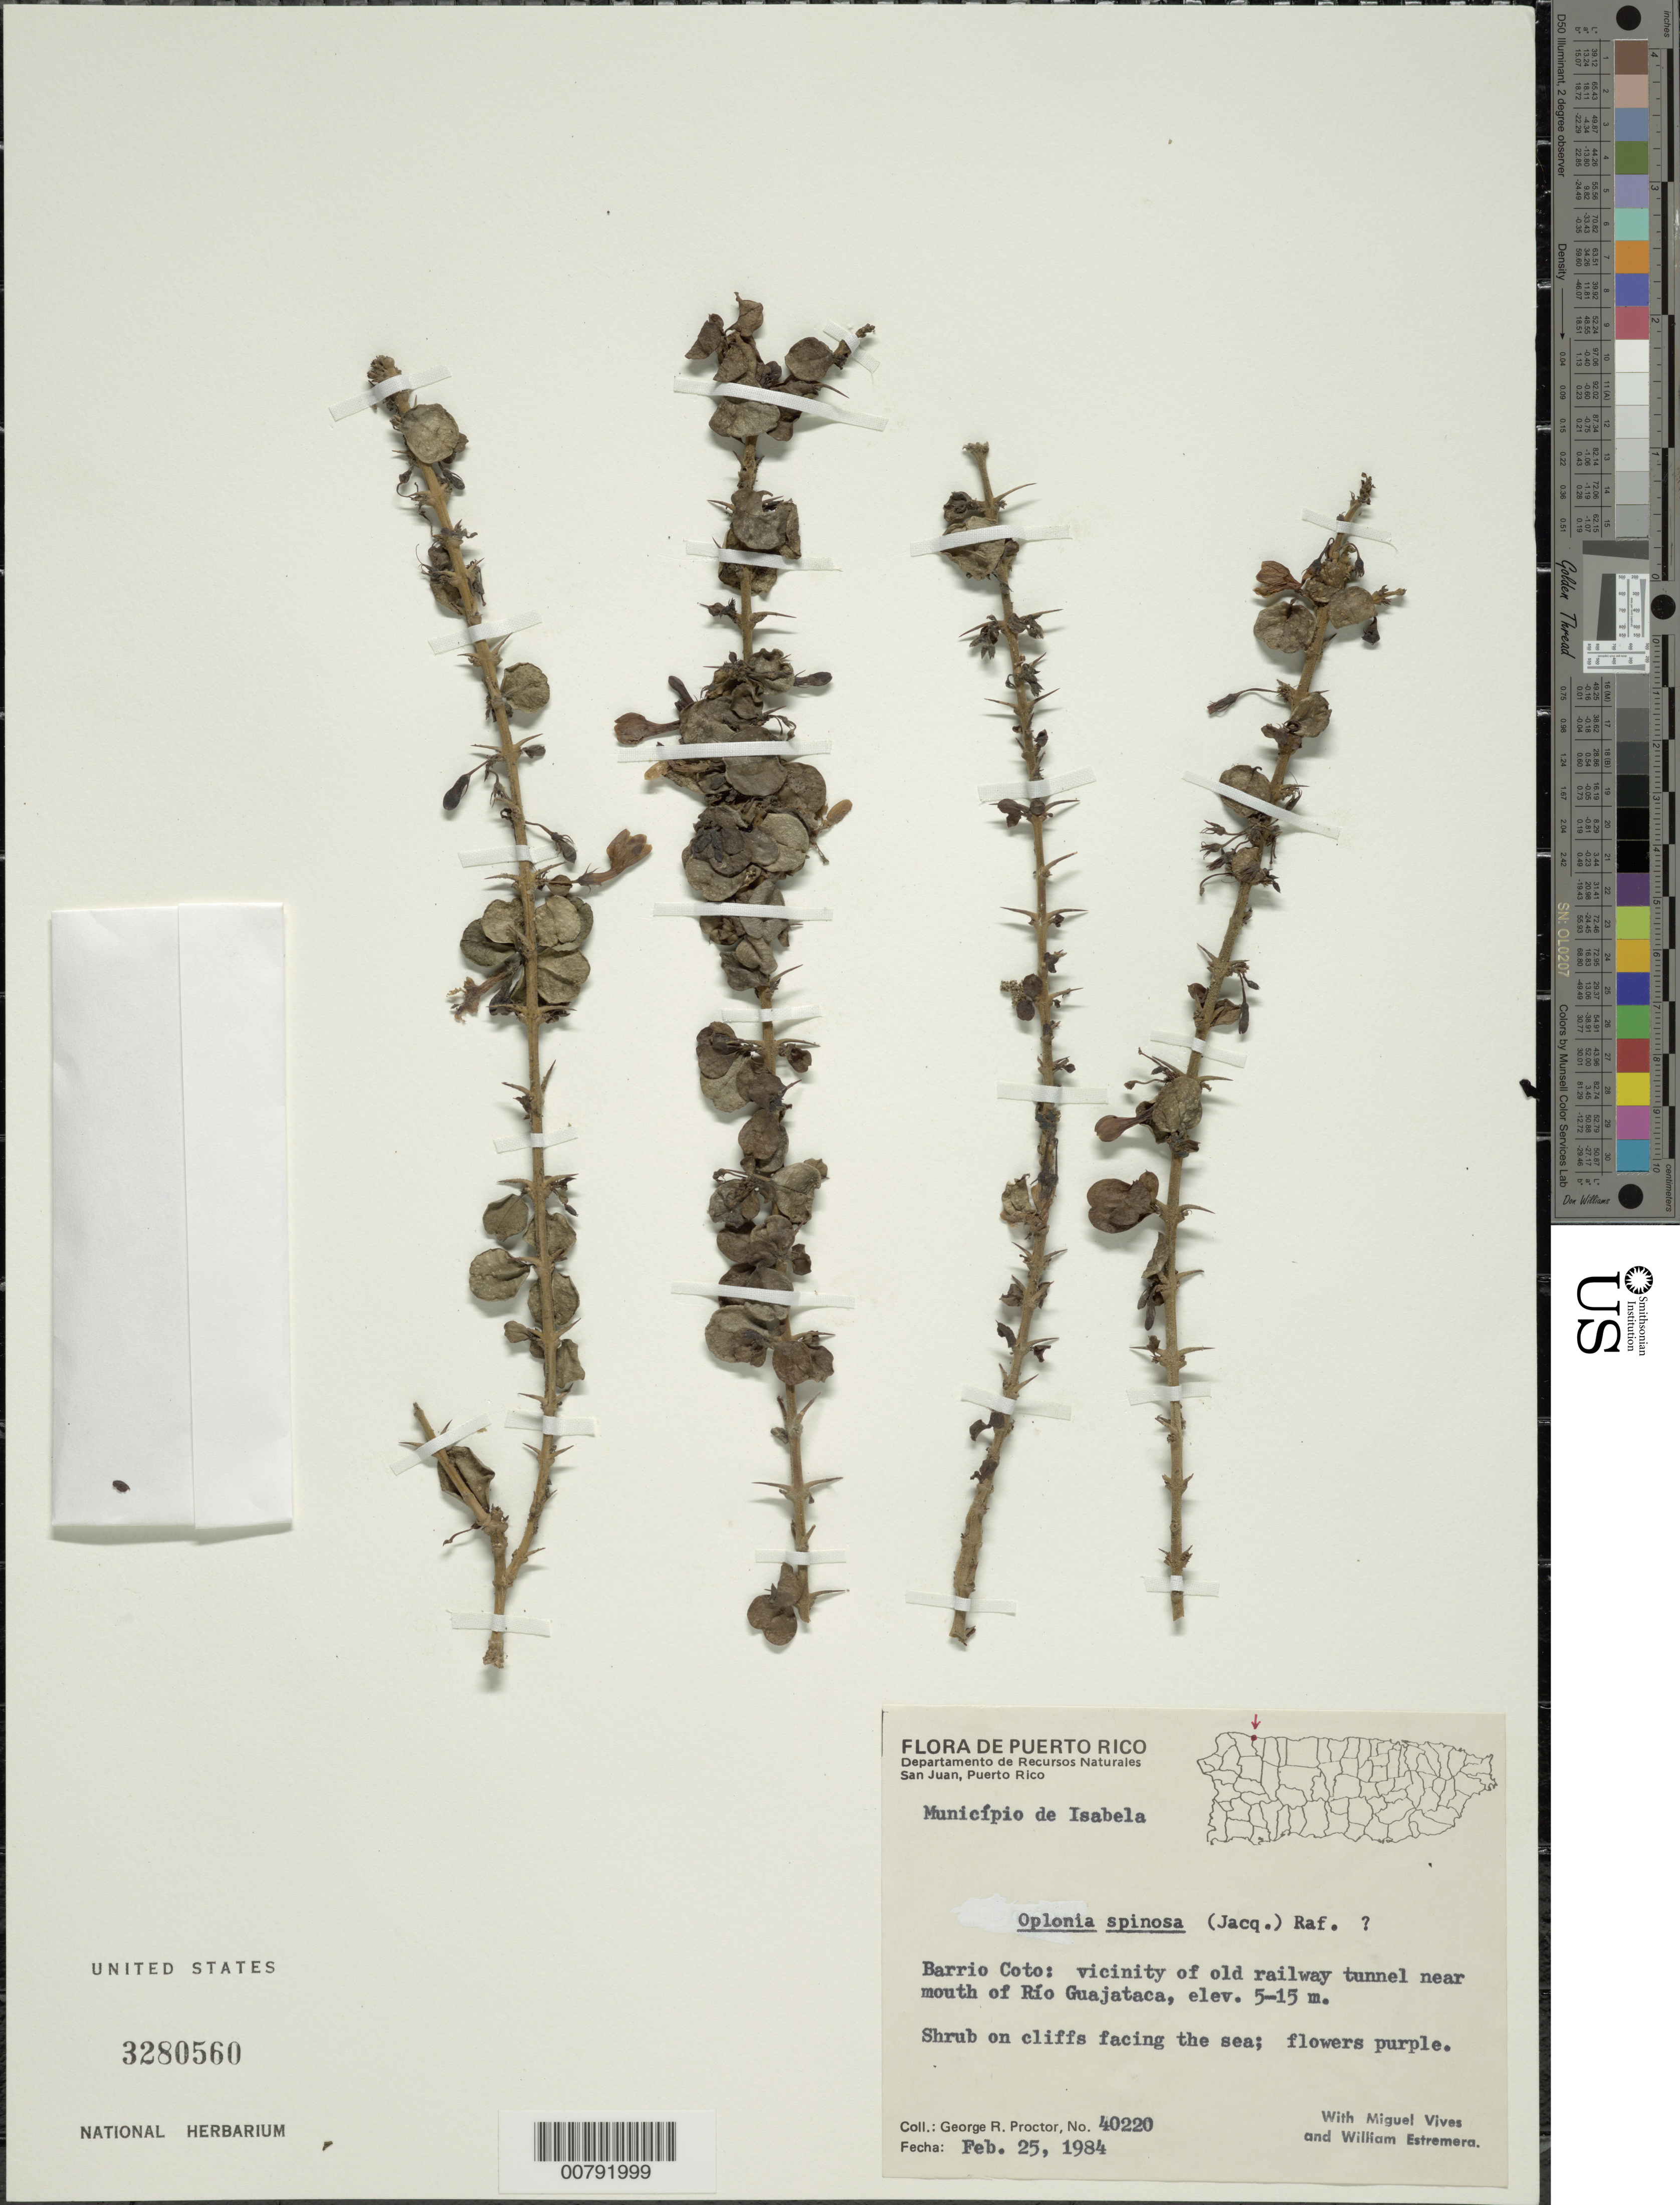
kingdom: Plantae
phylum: Tracheophyta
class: Magnoliopsida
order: Lamiales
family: Acanthaceae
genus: Oplonia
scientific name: Oplonia spinosa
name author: Raf.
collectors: G. R. Proctor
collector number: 40220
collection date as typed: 25 Feb 1984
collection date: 1984-02-25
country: Puerto Rico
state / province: Isabela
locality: Mun. Isabela: Barrio Coto, vic. of old railway tunnel near mouth of Río Guajataca.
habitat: Cliffs facing sea.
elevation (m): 5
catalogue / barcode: US 3280560